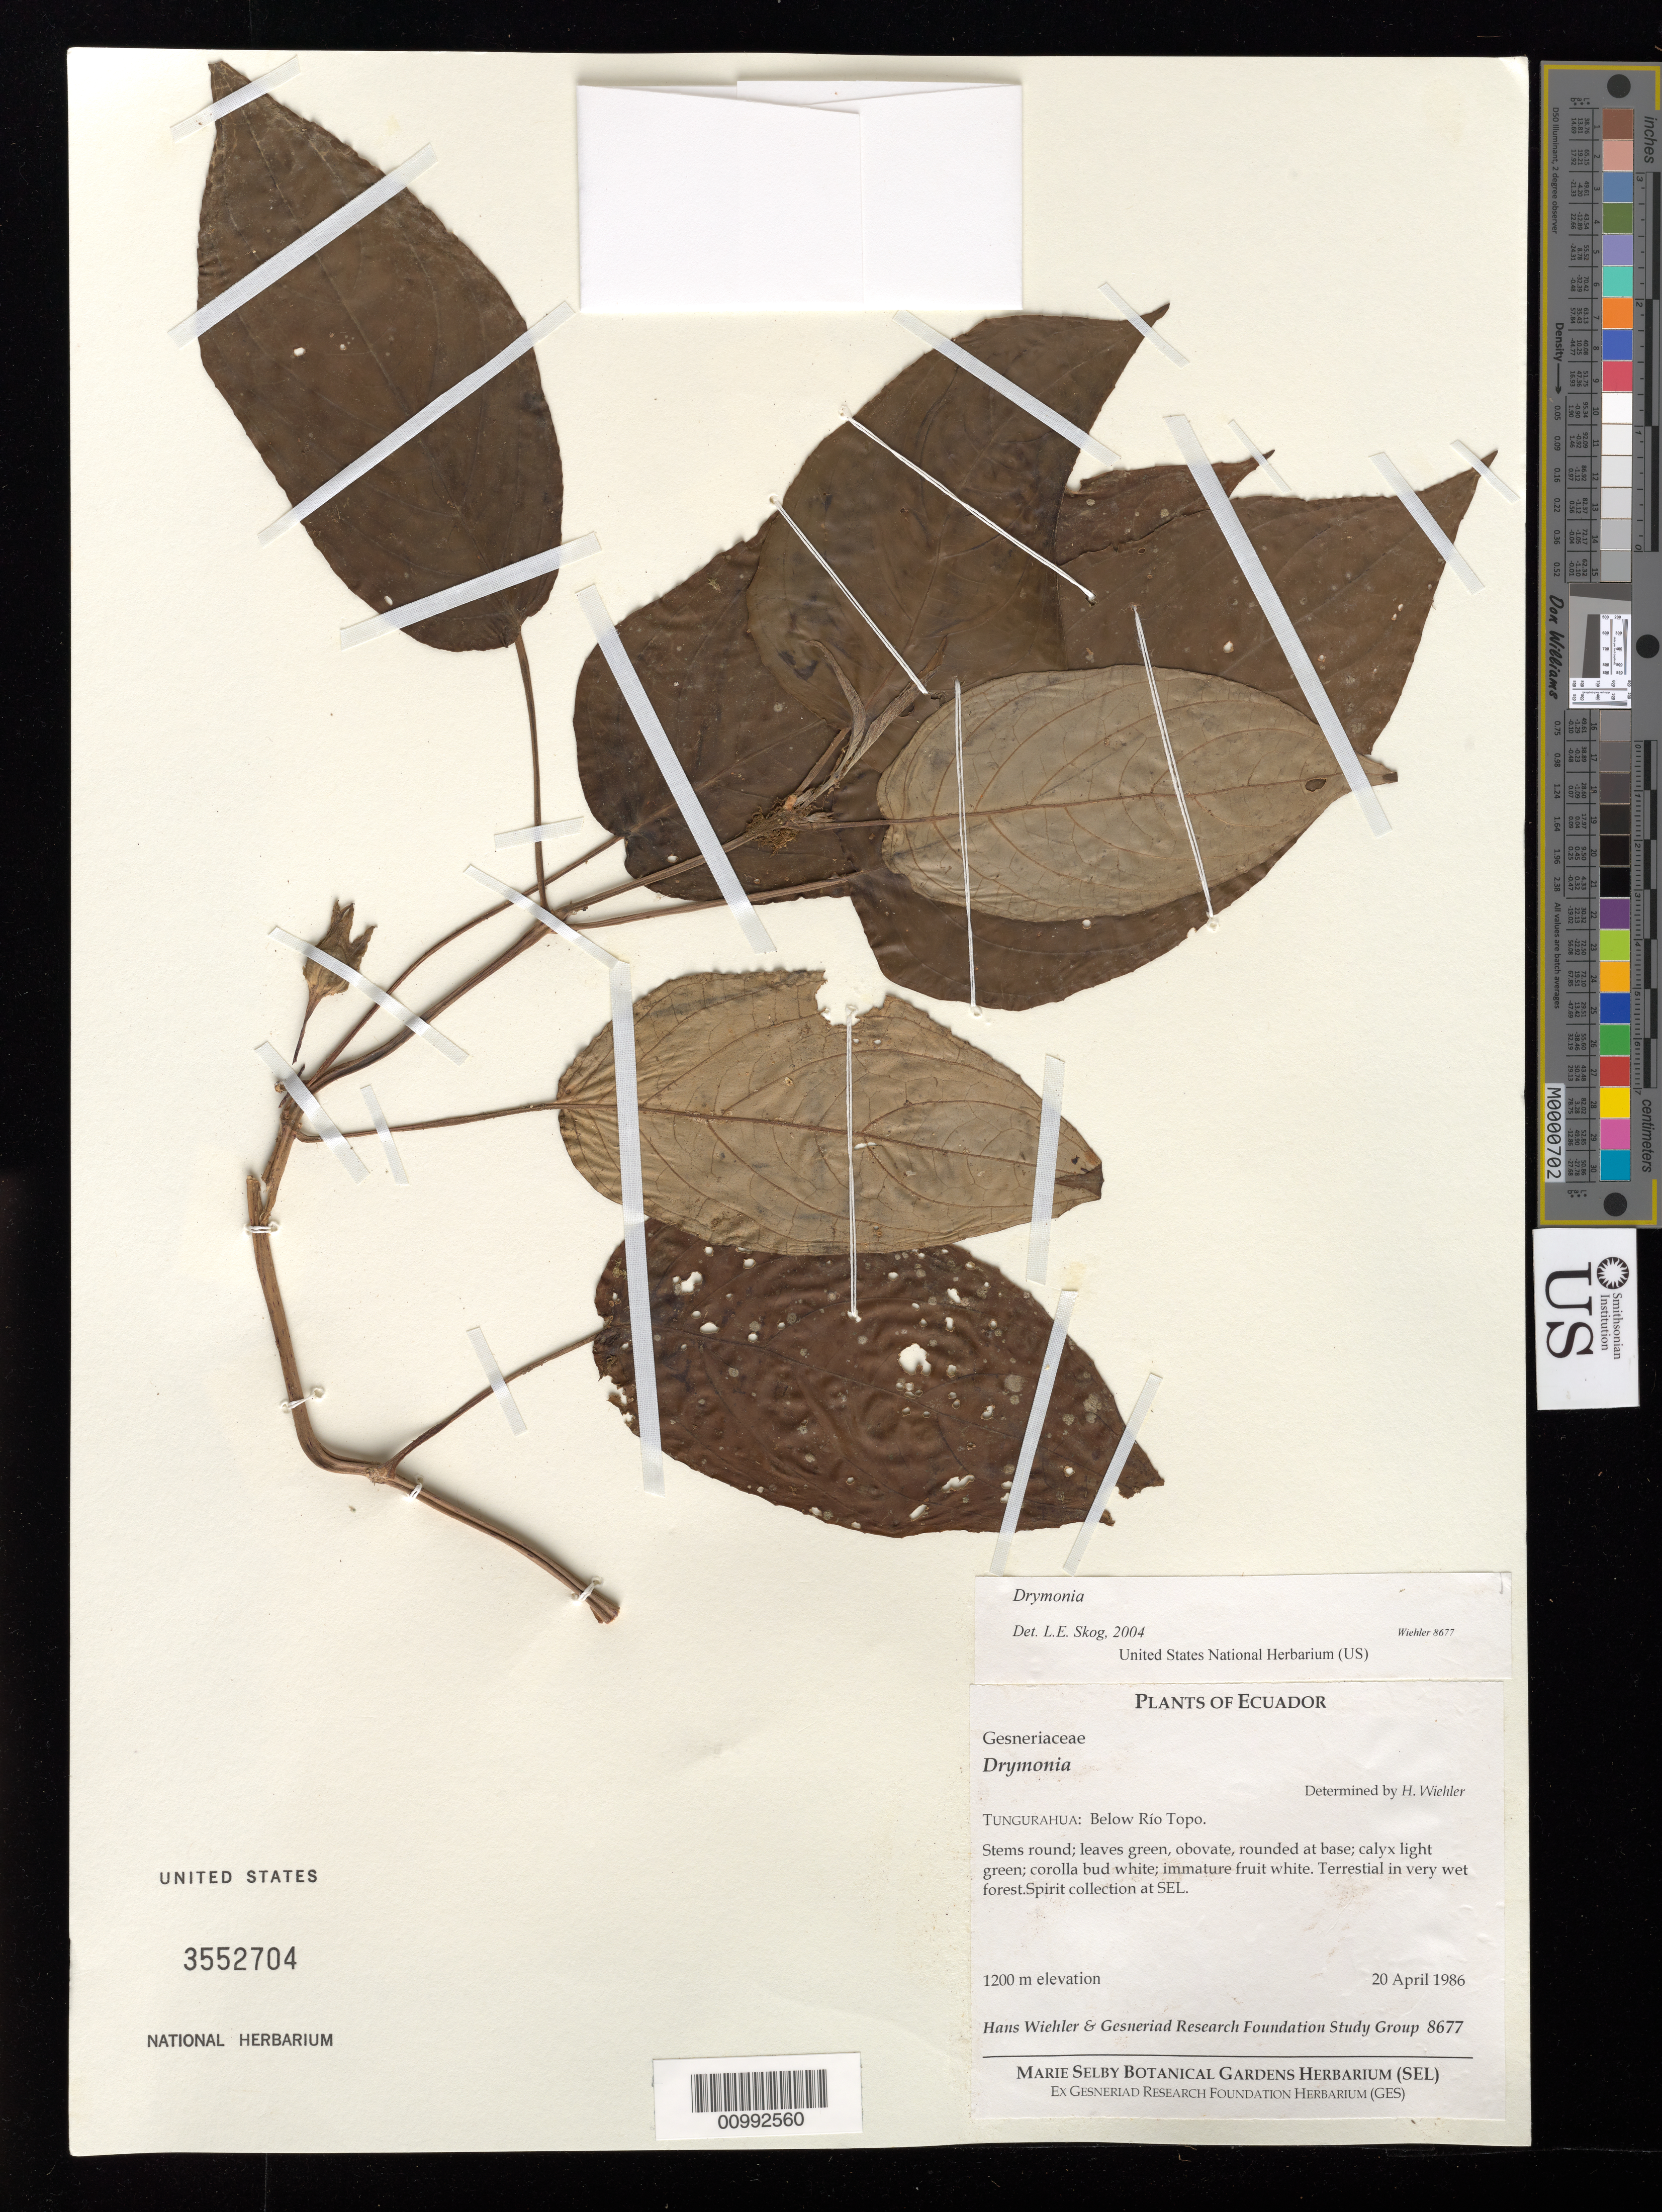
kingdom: Plantae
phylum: Tracheophyta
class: Magnoliopsida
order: Lamiales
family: Gesneriaceae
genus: Drymonia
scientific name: Drymonia sp.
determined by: Skog, Laurence E.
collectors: H. J. Wiehler & GRF Study Group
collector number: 8677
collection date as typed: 20 Apr 1986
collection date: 1986-04-20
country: Ecuador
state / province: Tungurahua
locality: Tungurahua: below Rio Topo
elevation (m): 1200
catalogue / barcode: US 3552704